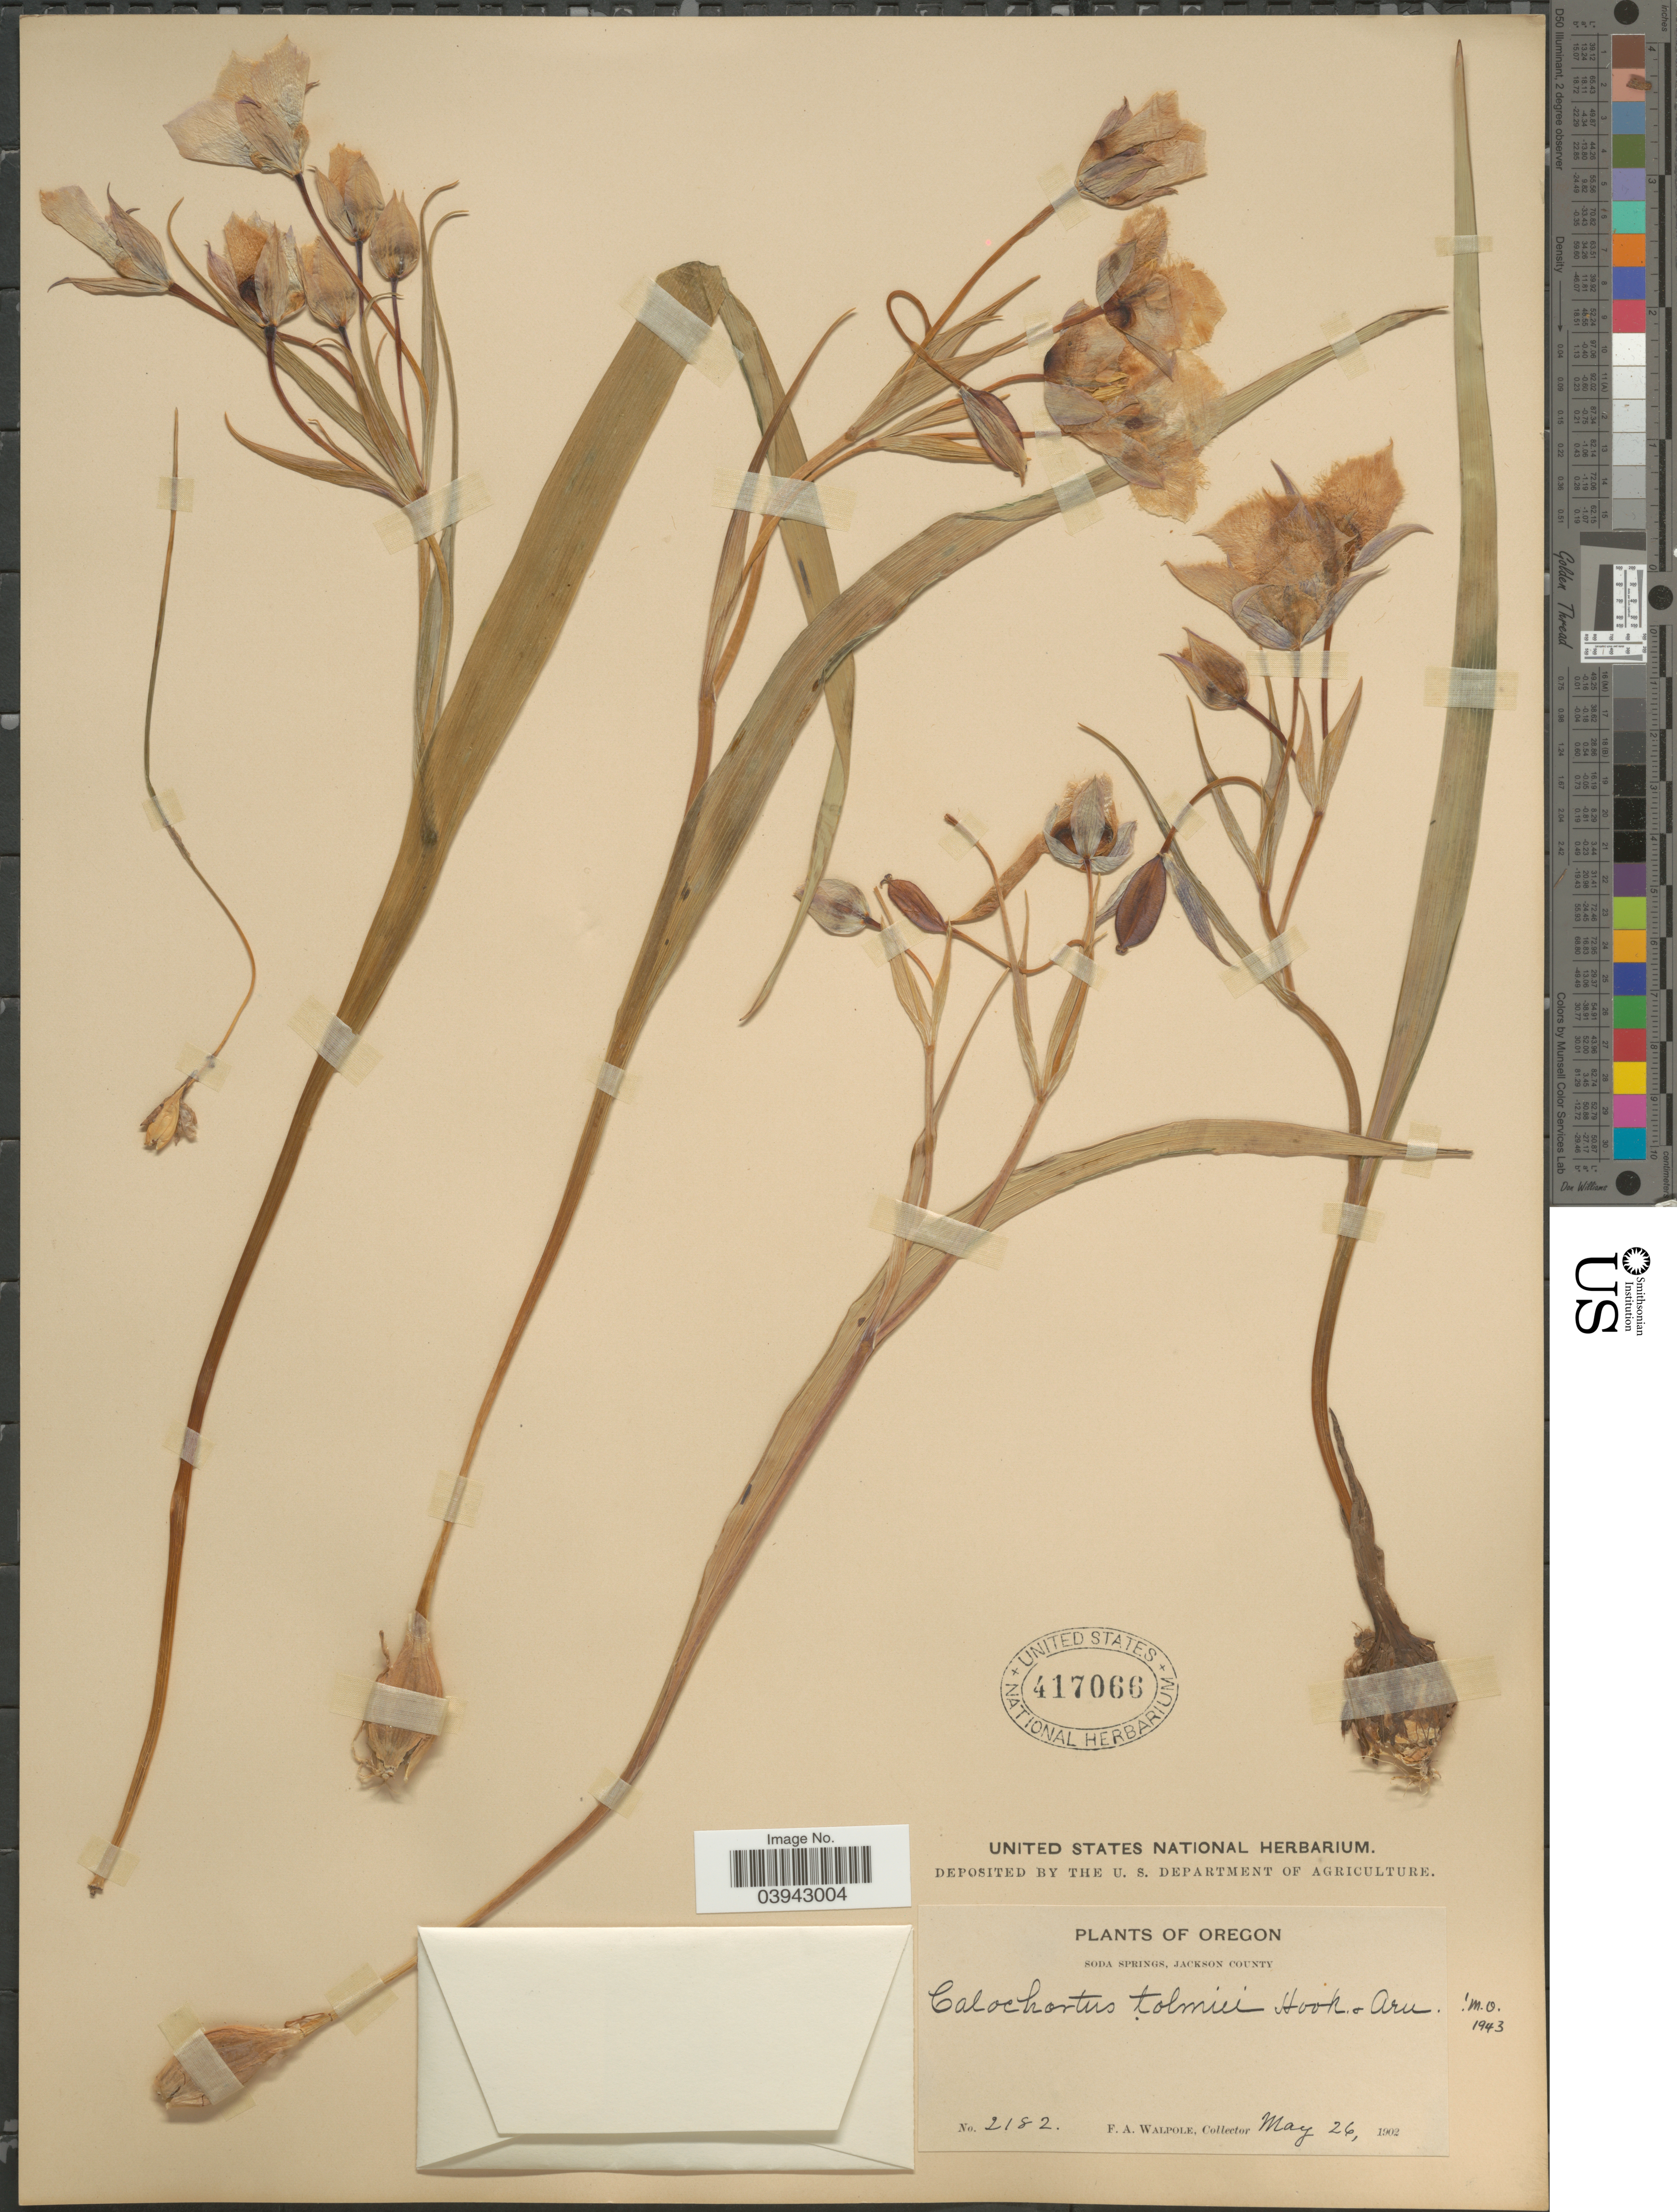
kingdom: Plantae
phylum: Tracheophyta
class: Liliopsida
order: Liliales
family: Liliaceae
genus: Calochortus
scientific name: Calochortus tolmiei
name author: Hook. & Arn.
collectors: F. Walpole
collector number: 2182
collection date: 1902-05-26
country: United States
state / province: Oregon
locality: Soda Springs, Jackson County.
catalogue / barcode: US 417066